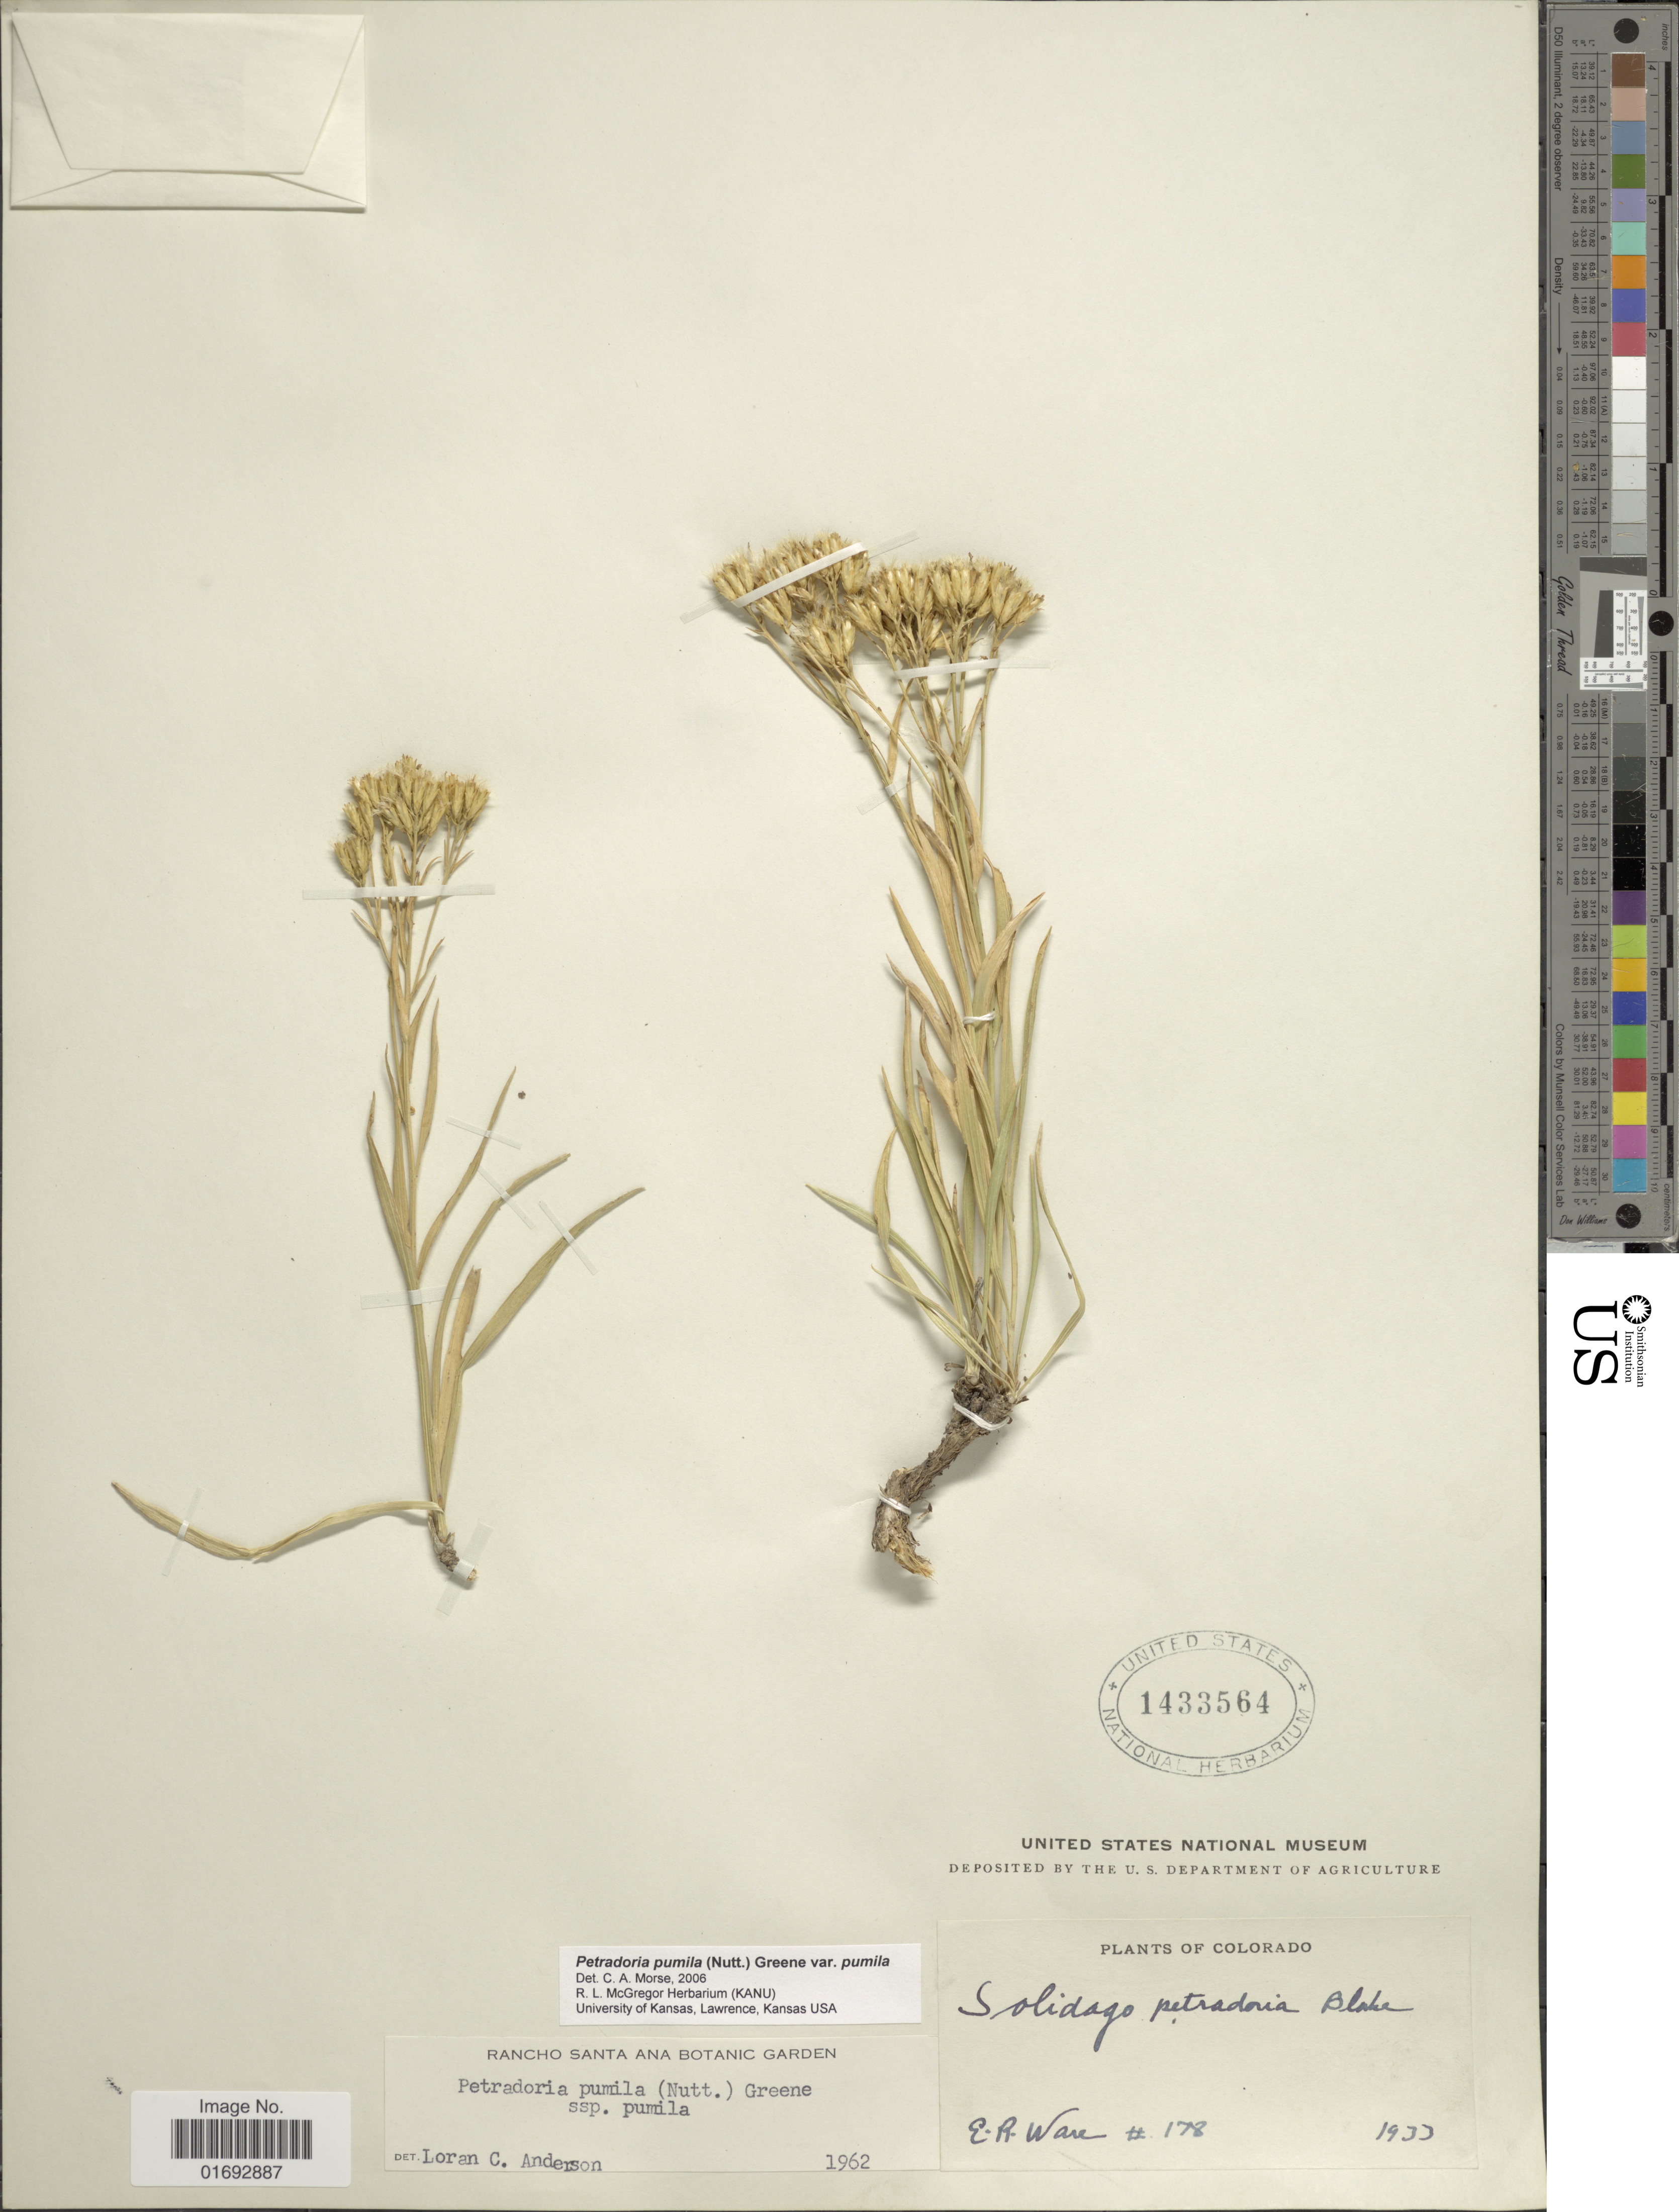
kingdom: Plantae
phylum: Tracheophyta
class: Magnoliopsida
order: Asterales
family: Asteraceae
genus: Petradoria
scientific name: Petradoria pumila subsp. pumila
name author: (Nutt.) Greene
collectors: E. Ware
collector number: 178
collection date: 1933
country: United States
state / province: Colorado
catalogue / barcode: US 1433564